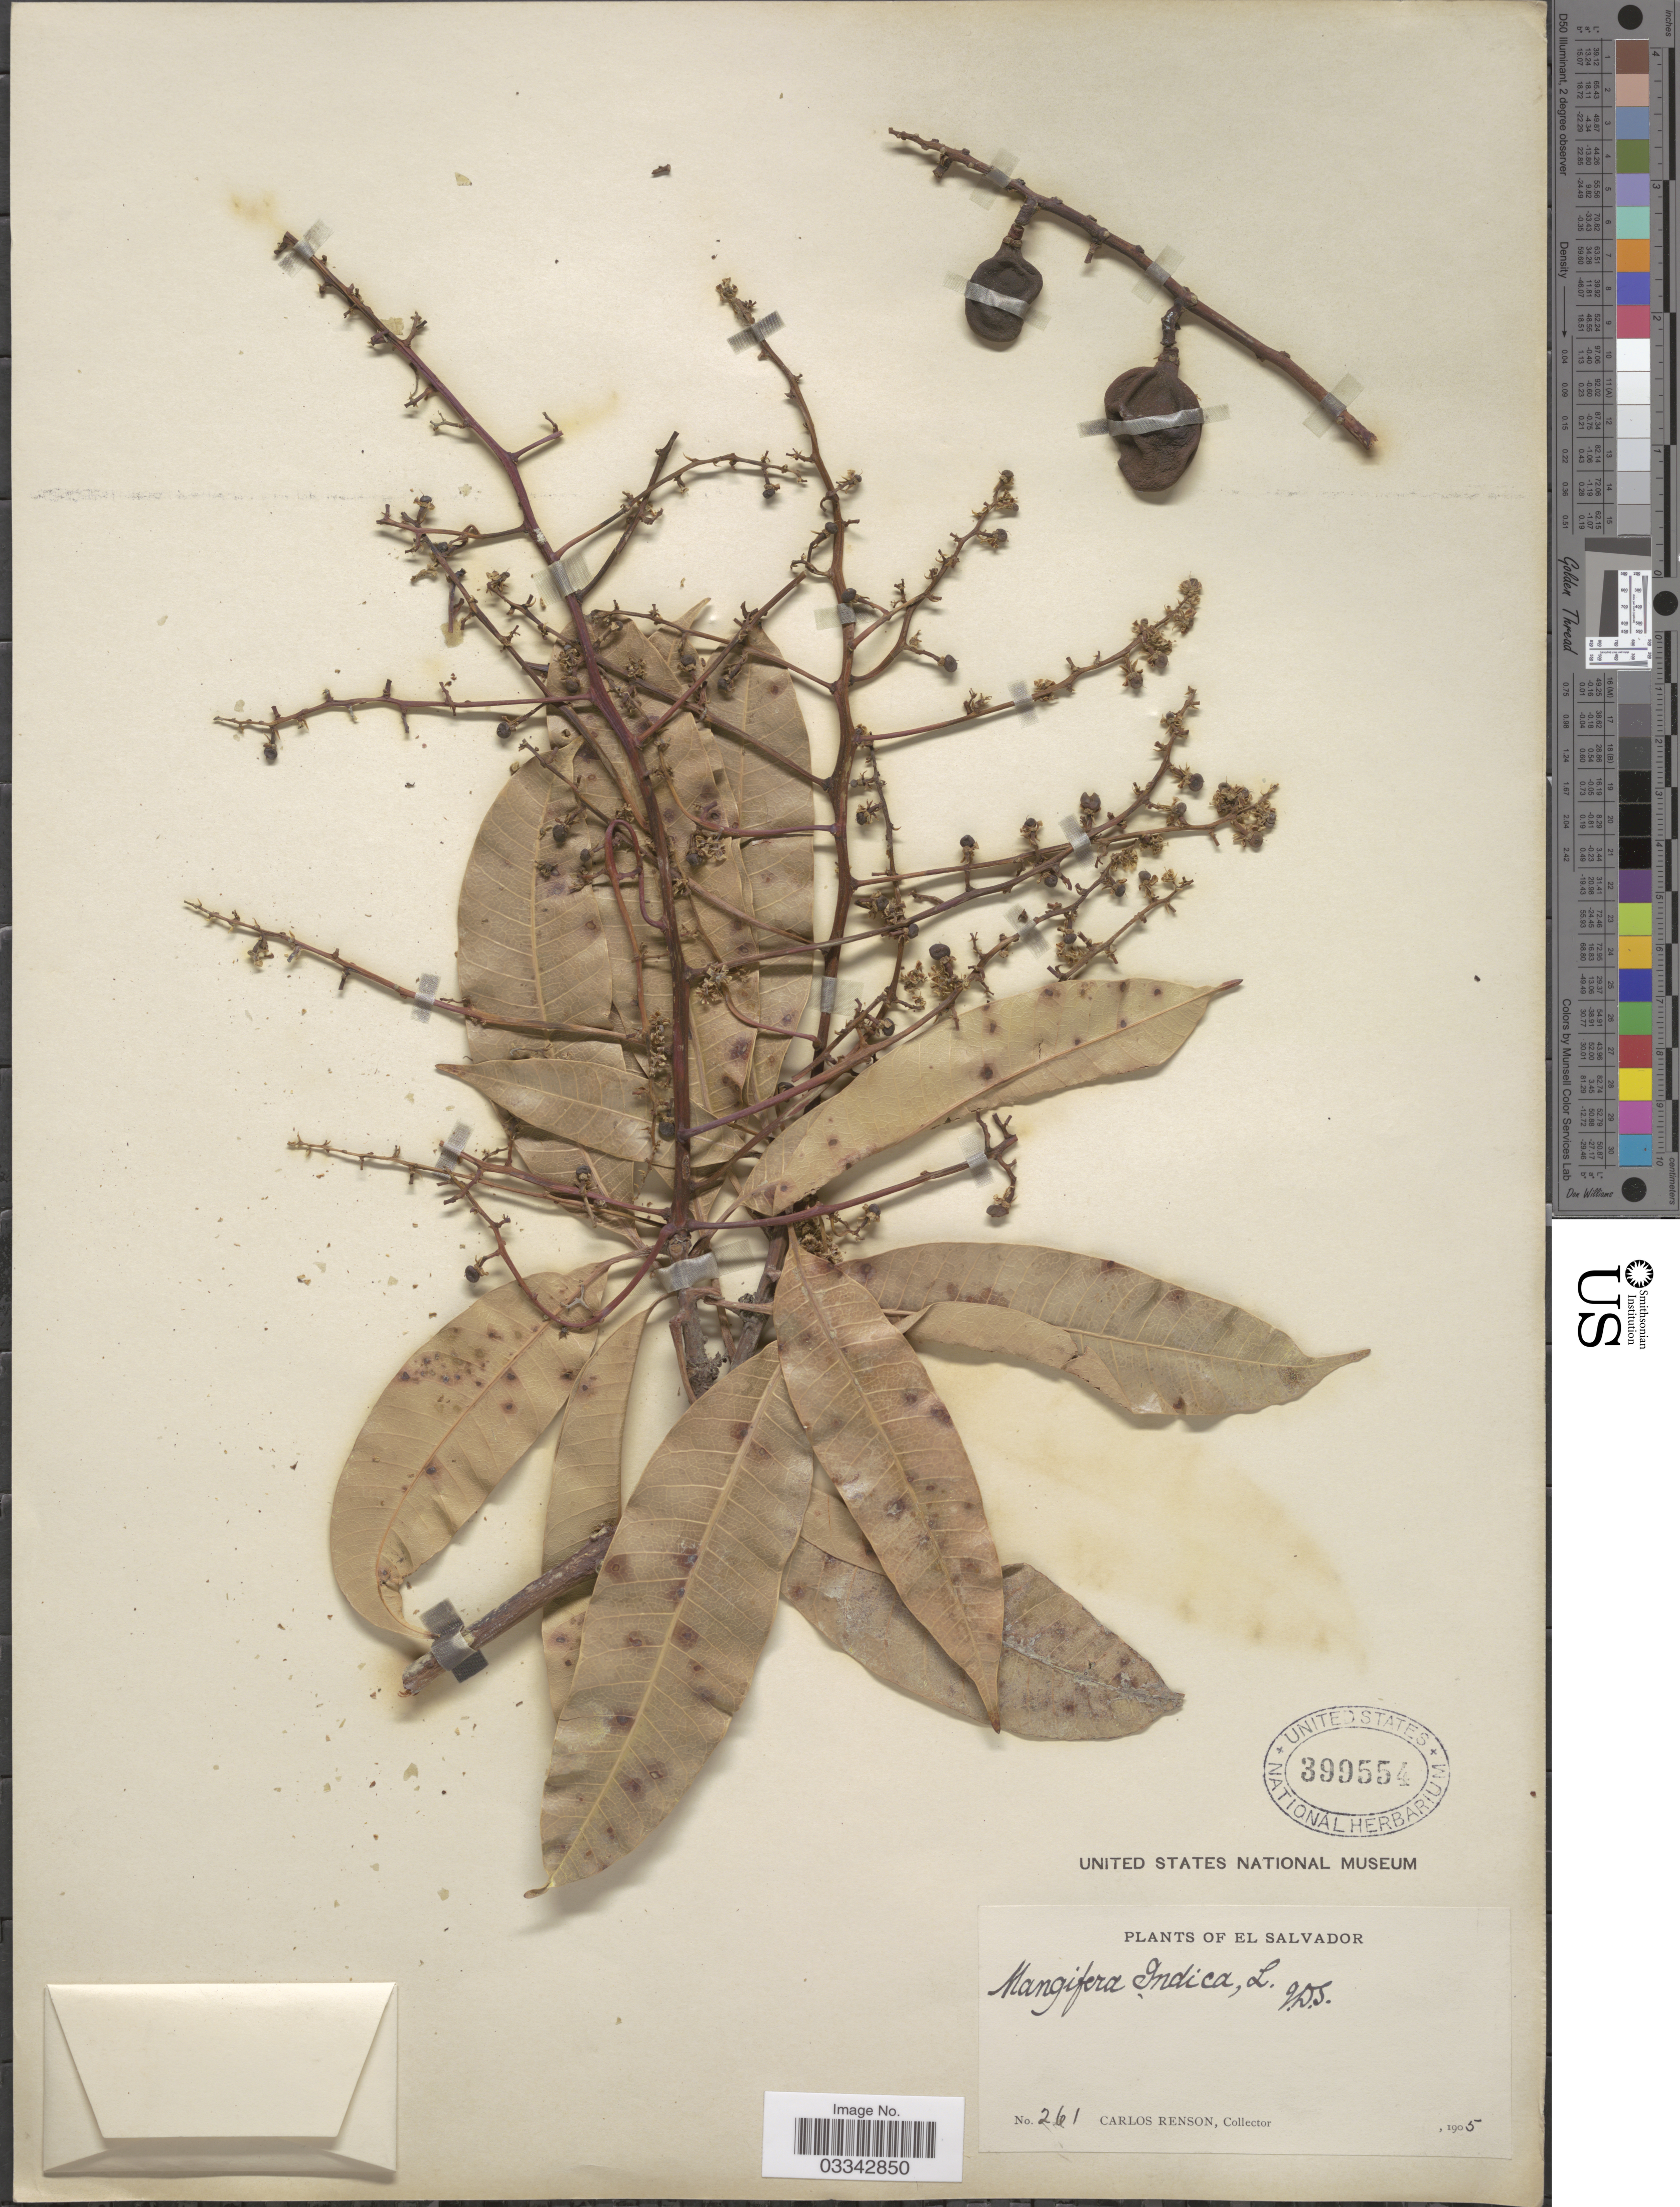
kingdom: Plantae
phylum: Tracheophyta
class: Magnoliopsida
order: Sapindales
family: Anacardiaceae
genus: Mangifera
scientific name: Mangifera indica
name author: L.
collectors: C. Renson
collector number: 261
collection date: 1905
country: El Salvador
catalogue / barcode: US 399554